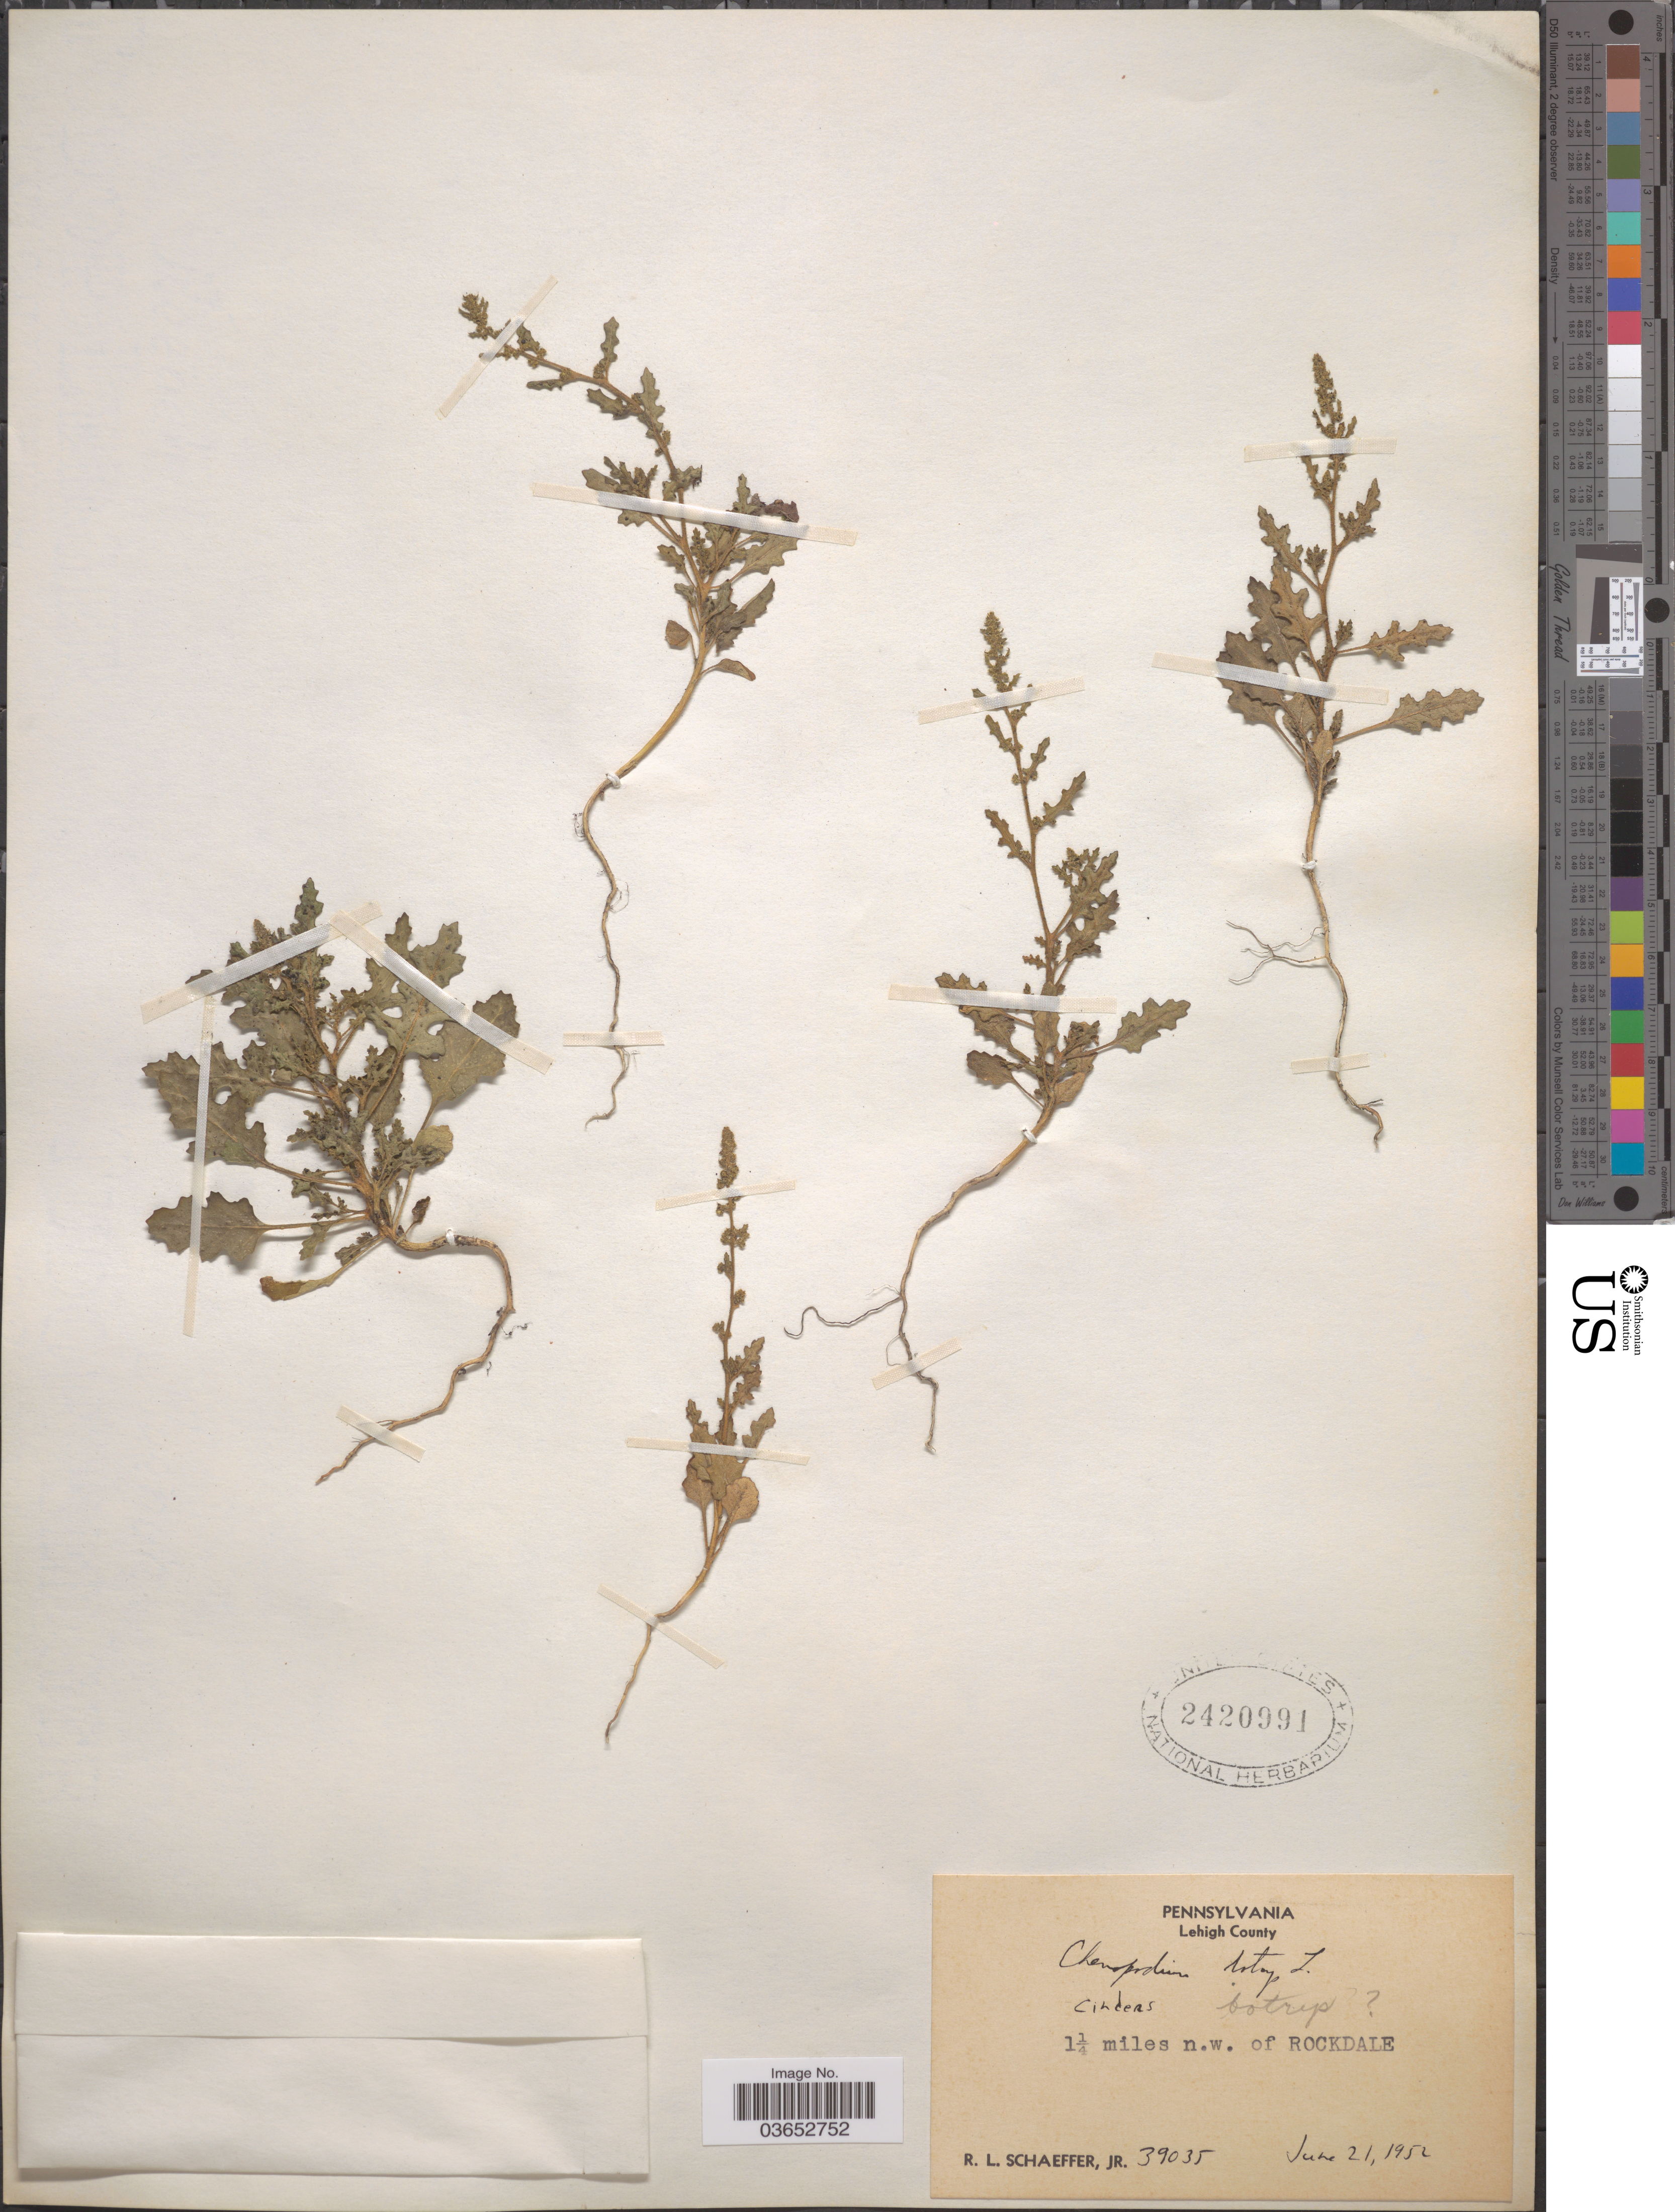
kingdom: Plantae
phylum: Tracheophyta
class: Magnoliopsida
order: Caryophyllales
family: Amaranthaceae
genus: Chenopodium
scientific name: Chenopodium botrys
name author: L.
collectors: R. L. Schaeffer Jr.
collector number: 39035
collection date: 1952-06-21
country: United States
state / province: Pennsylvania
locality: Lehigh County. 1¼ miles n.w. of Rockdale.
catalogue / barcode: US 2420991